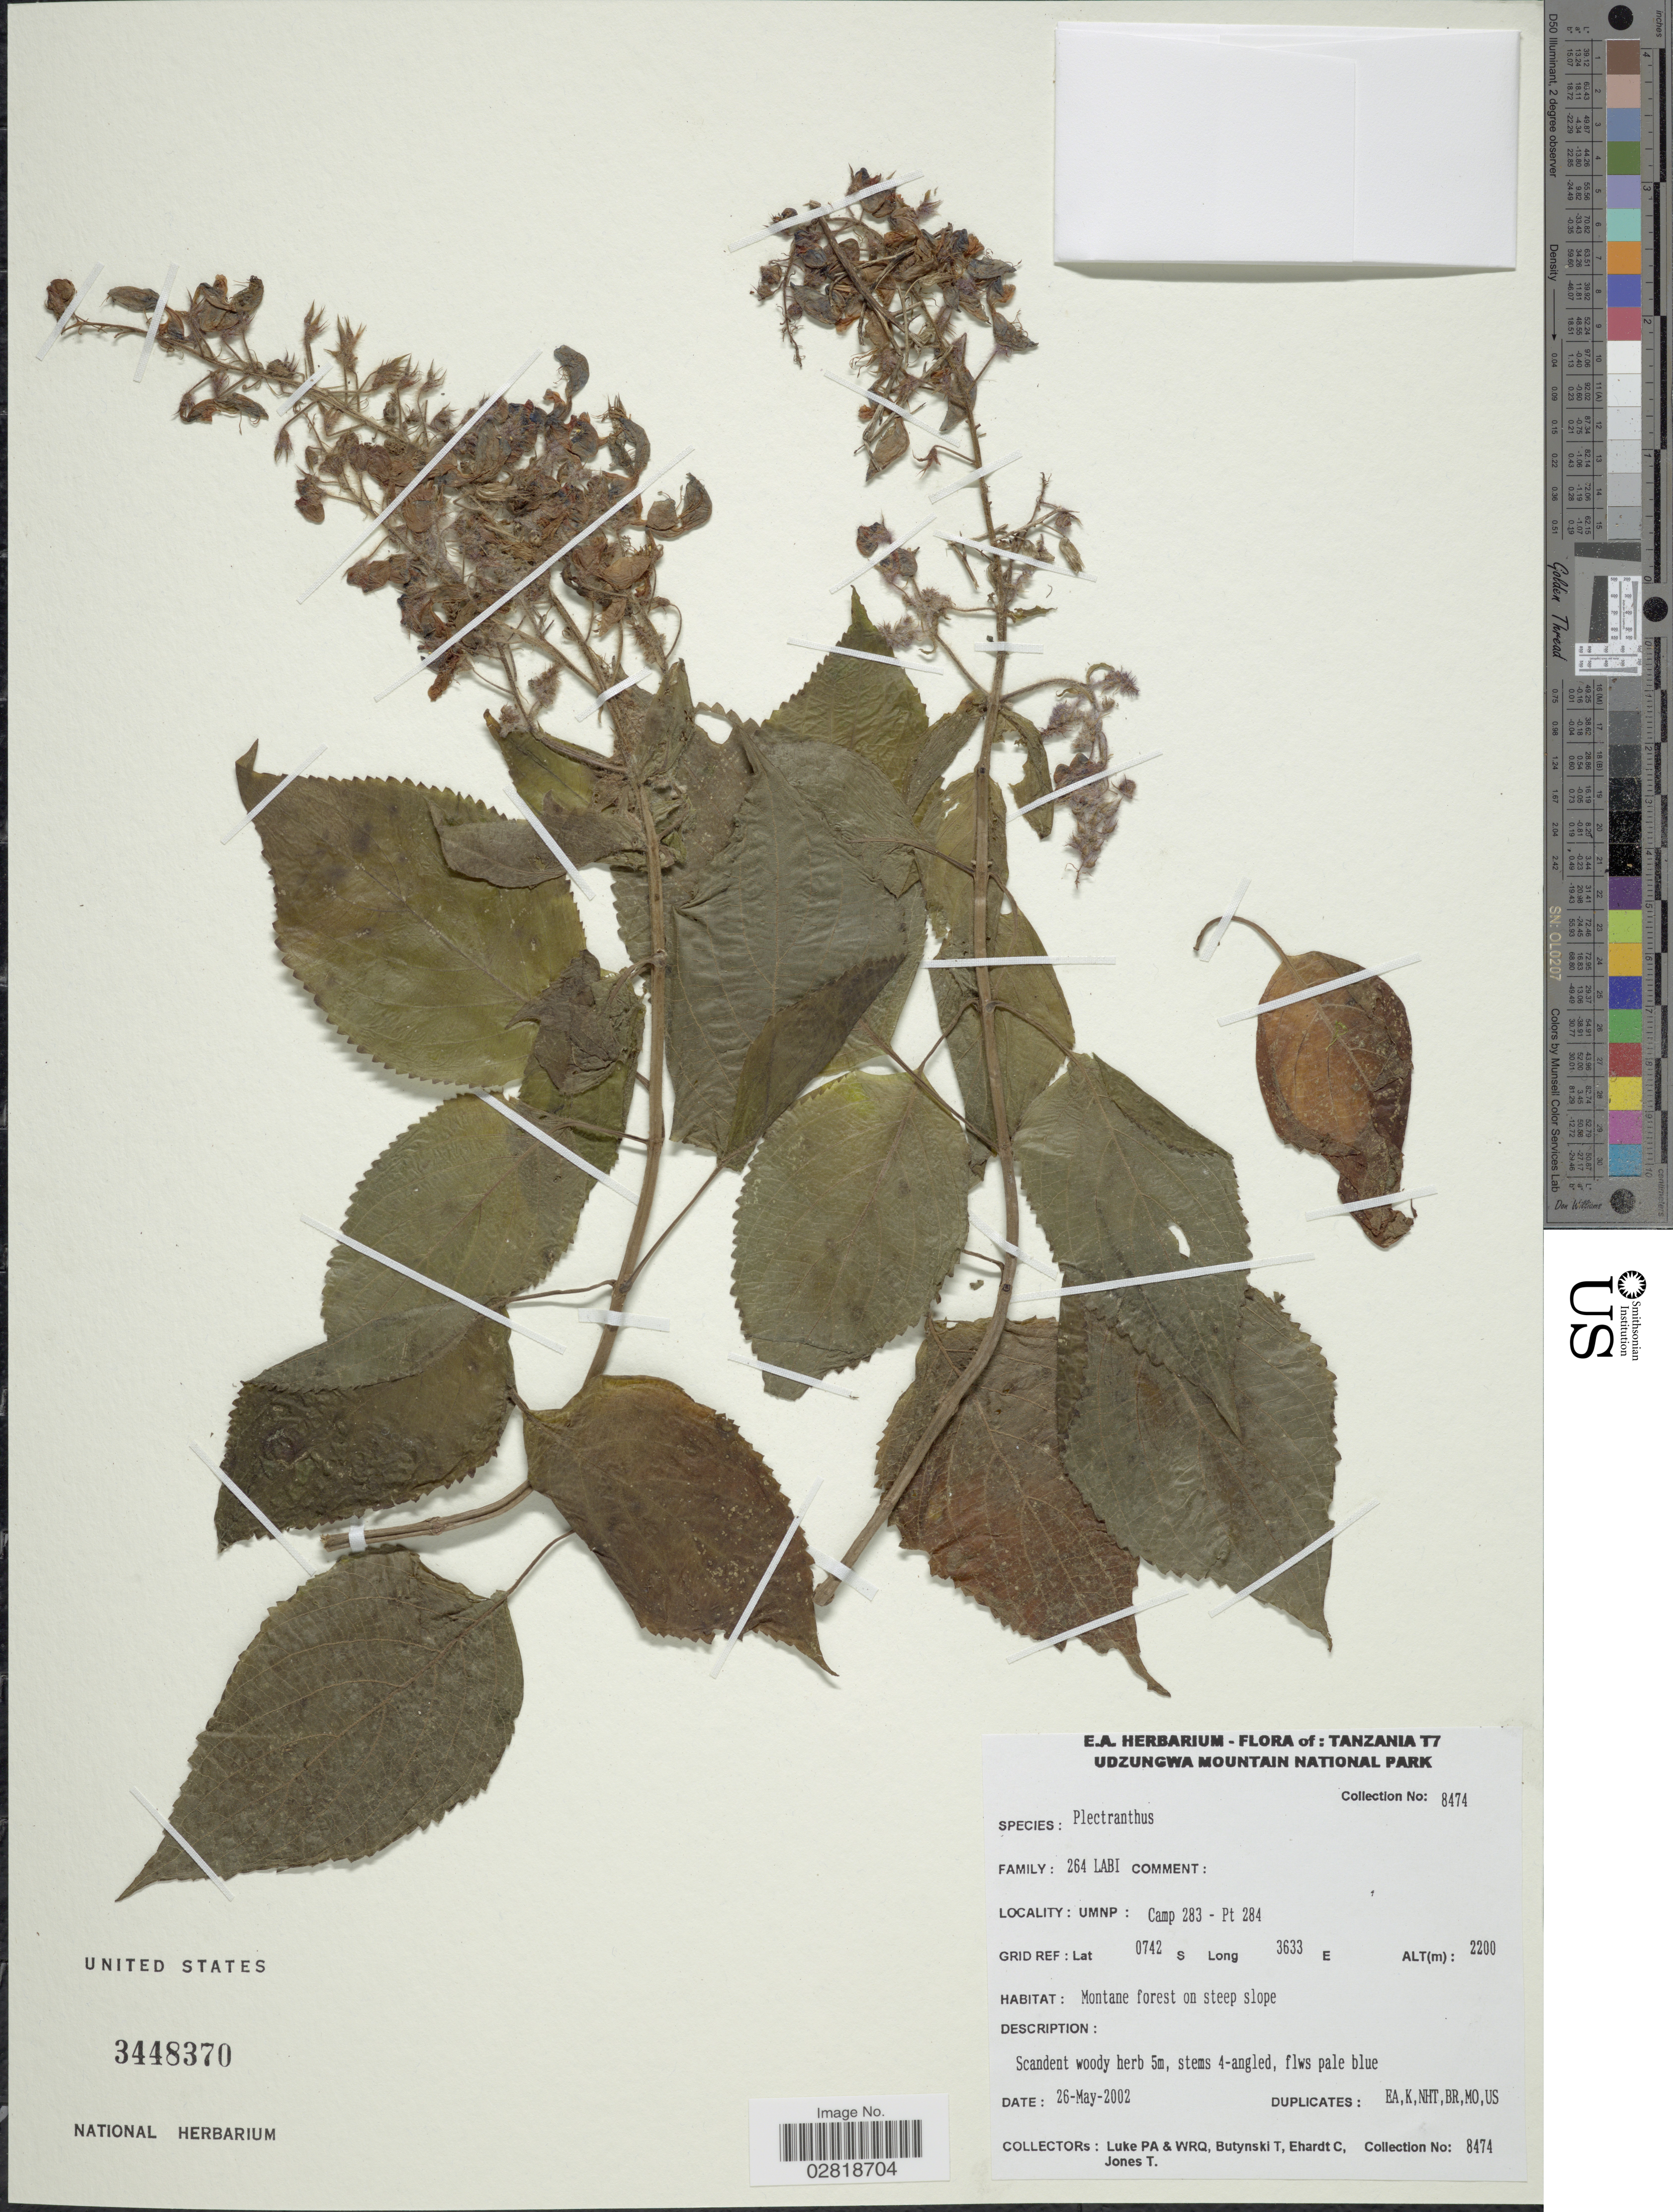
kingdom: Plantae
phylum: Tracheophyta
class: Magnoliopsida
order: Lamiales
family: Lamiaceae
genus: Plectranthus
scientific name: Plectranthus sp.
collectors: P. Luke, Q. Luke, T. Butynski, C. Ehardt & T. Jones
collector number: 8474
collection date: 2002-05-26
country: Tanzania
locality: Tanzania T7. Udzungwa Mountain National Park. Camp 283 - Pt 284.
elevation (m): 2200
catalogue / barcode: US 3448370